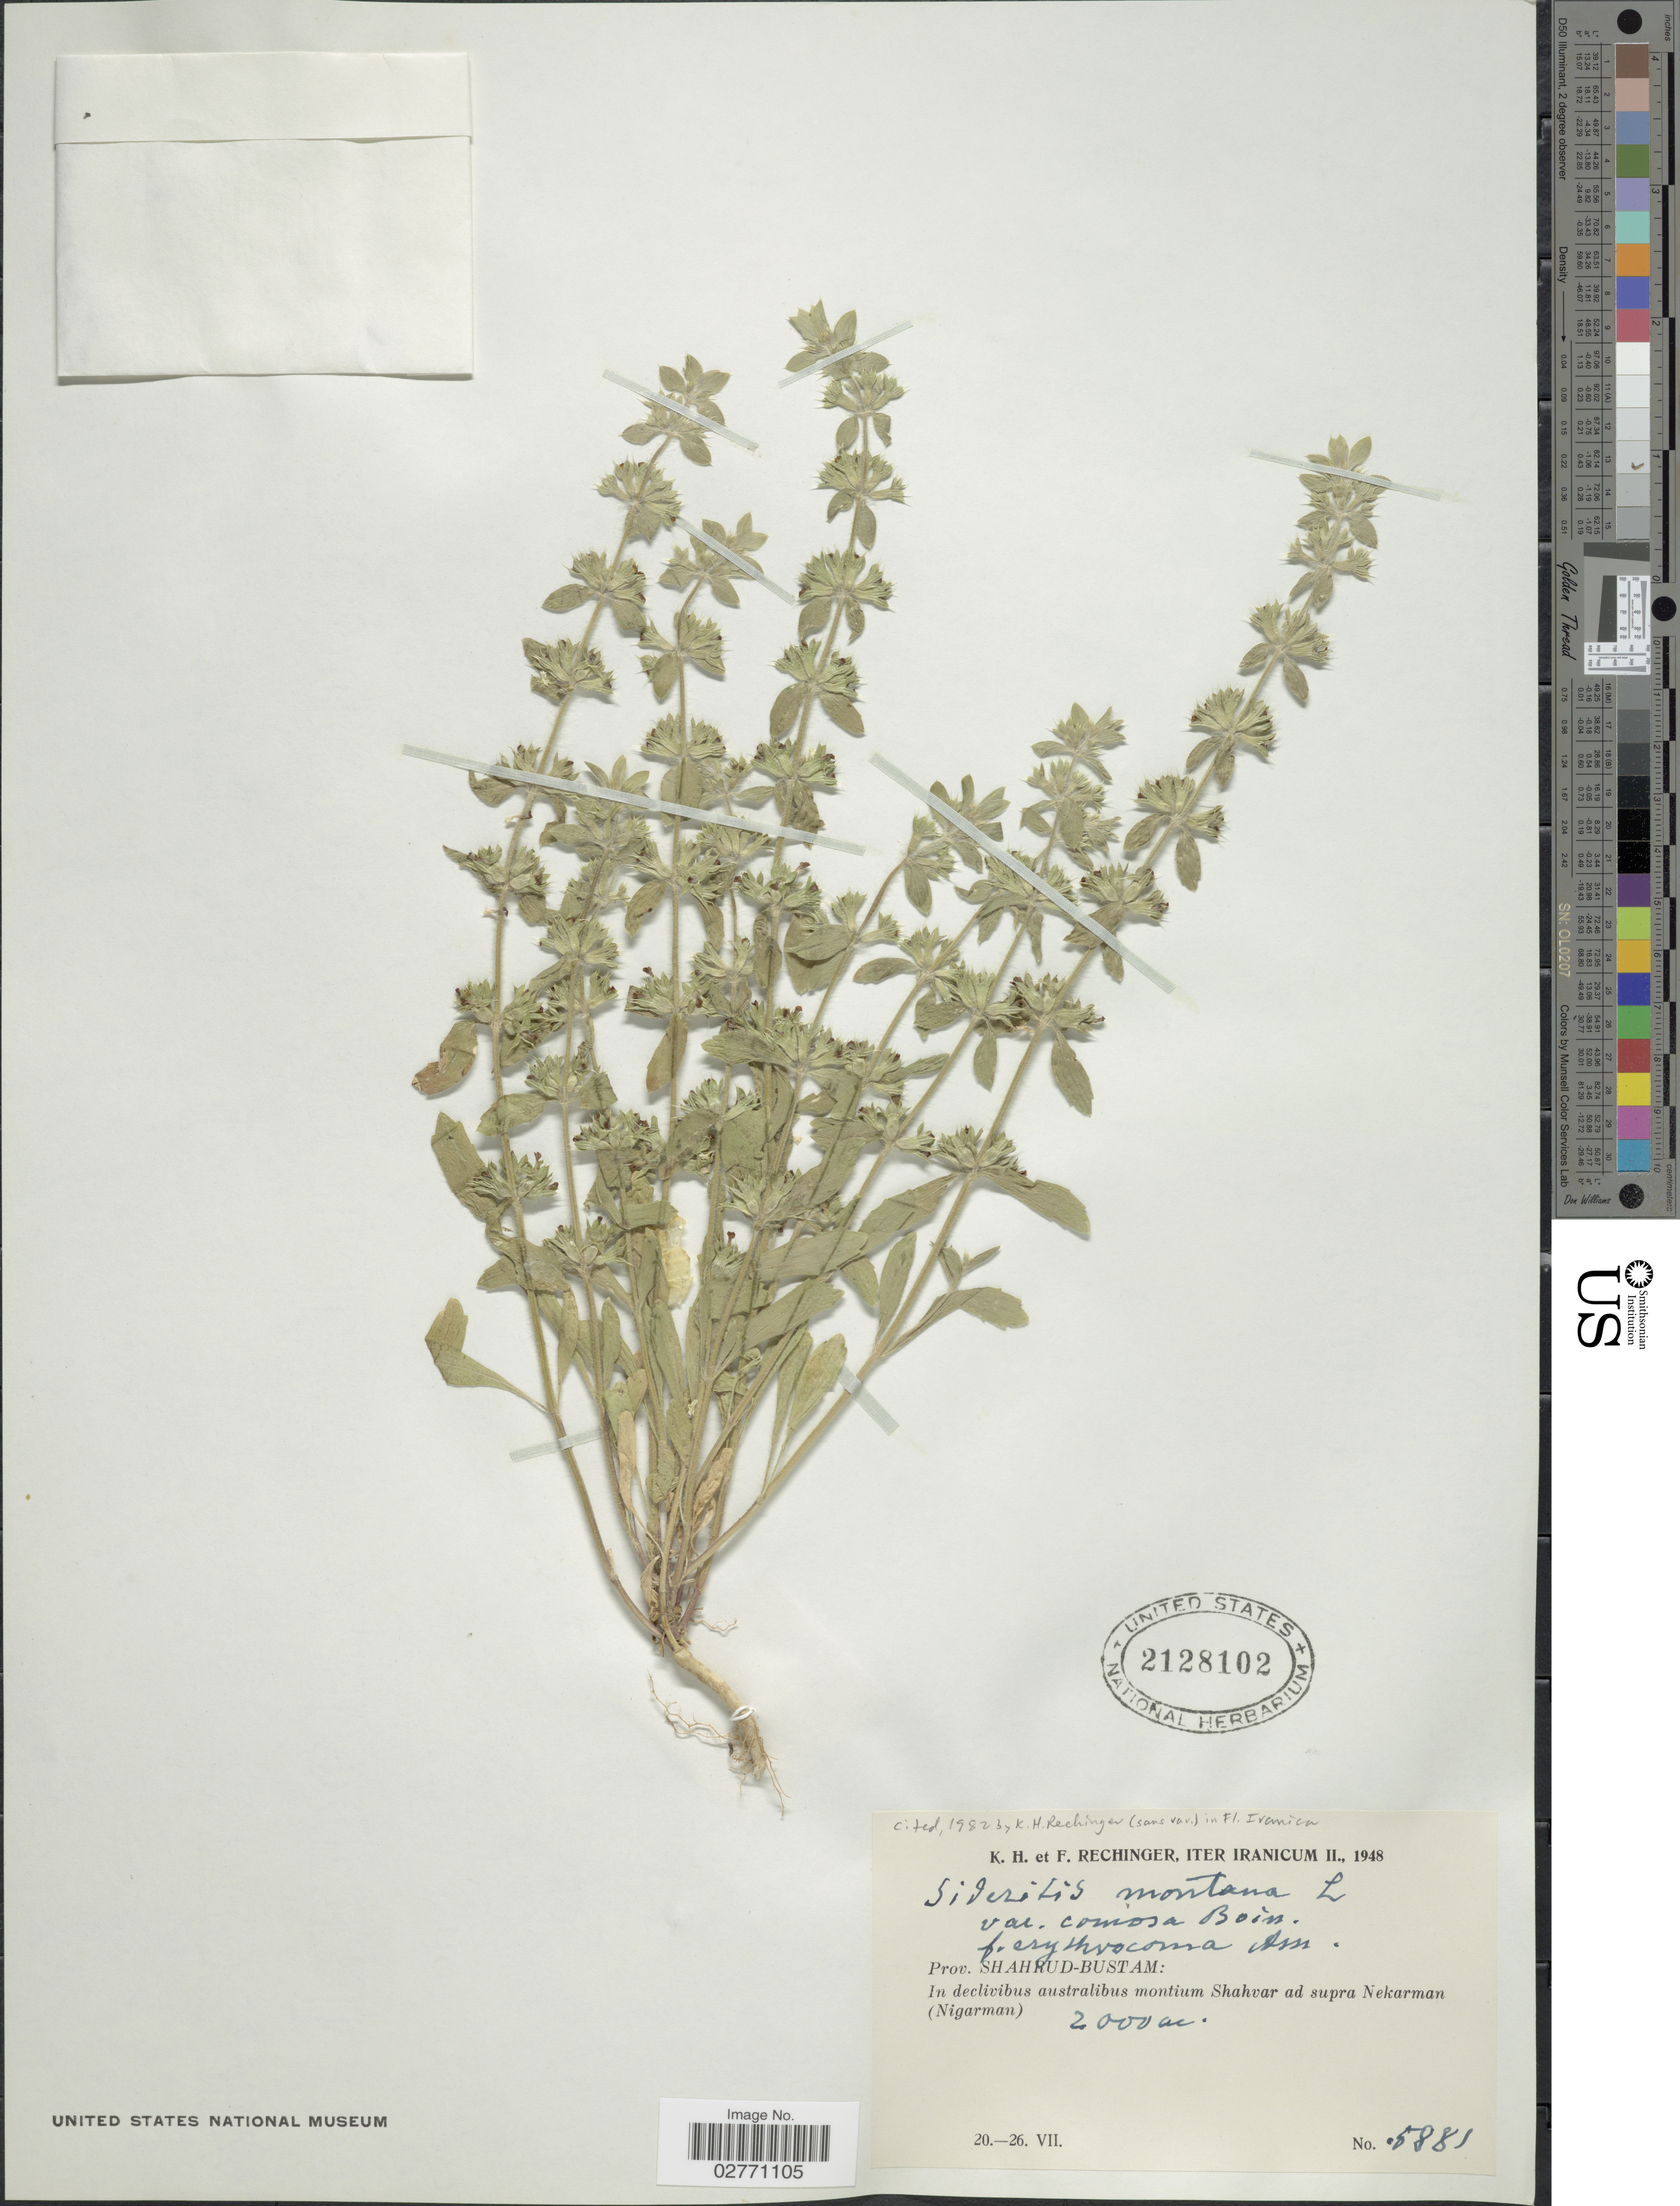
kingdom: Plantae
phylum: Tracheophyta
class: Magnoliopsida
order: Lamiales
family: Lamiaceae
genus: Sideritis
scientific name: Sideritis montana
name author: L.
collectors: K. H. Rechinger & F. Rechinger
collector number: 5881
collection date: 1948-07-20/1948-07-26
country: Iran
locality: Prov. Shahrud-Bustam: In declivibus australibus montium Shahvar ad supra Nekarman (Nigarman).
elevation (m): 2000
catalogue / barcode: US 2128102